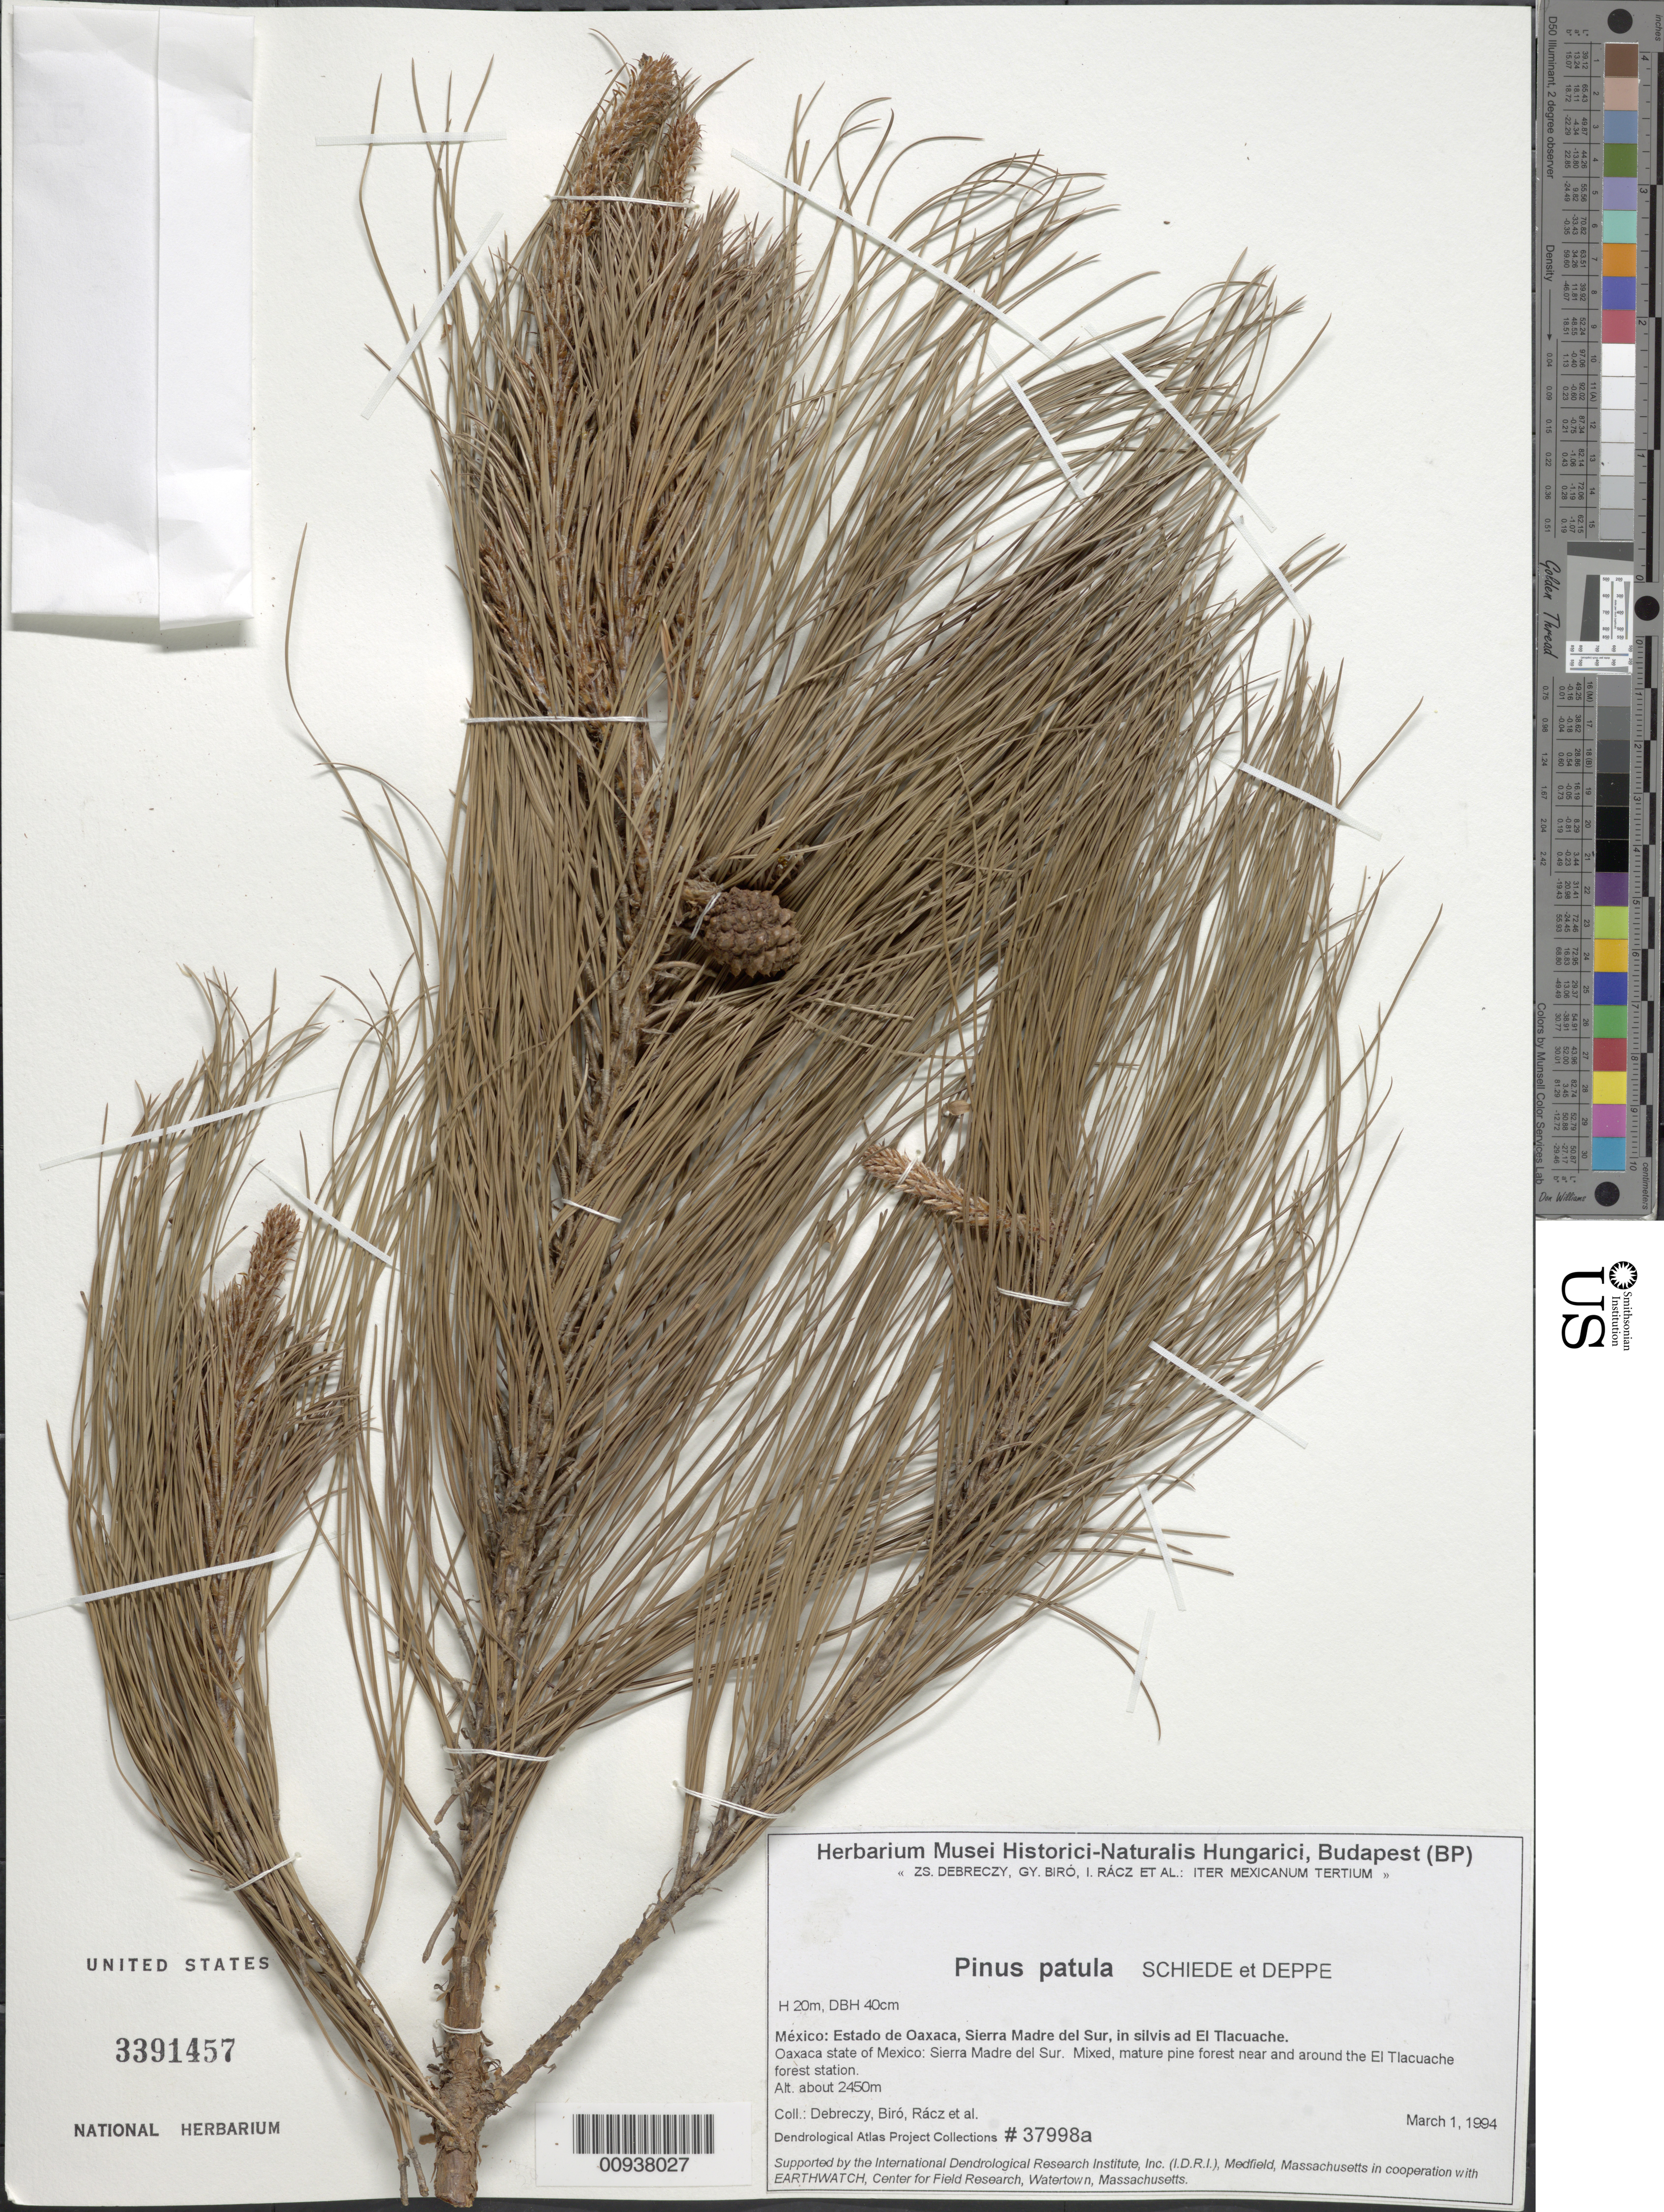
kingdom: Plantae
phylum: Tracheophyta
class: Pinopsida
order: Pinales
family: Pinaceae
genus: Pinus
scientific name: Pinus patula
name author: Schltdl. & Cham.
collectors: Z. Debreczy, G. Biro, I. Rácz & et al.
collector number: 37998 a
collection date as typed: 01 Mar 1994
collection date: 1994-03-01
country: Mexico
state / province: Oaxaca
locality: Sierra Madre del Sur. Near and around the El Tlacuache forest station.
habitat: Mixed, mature pine forest.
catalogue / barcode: US 3391457